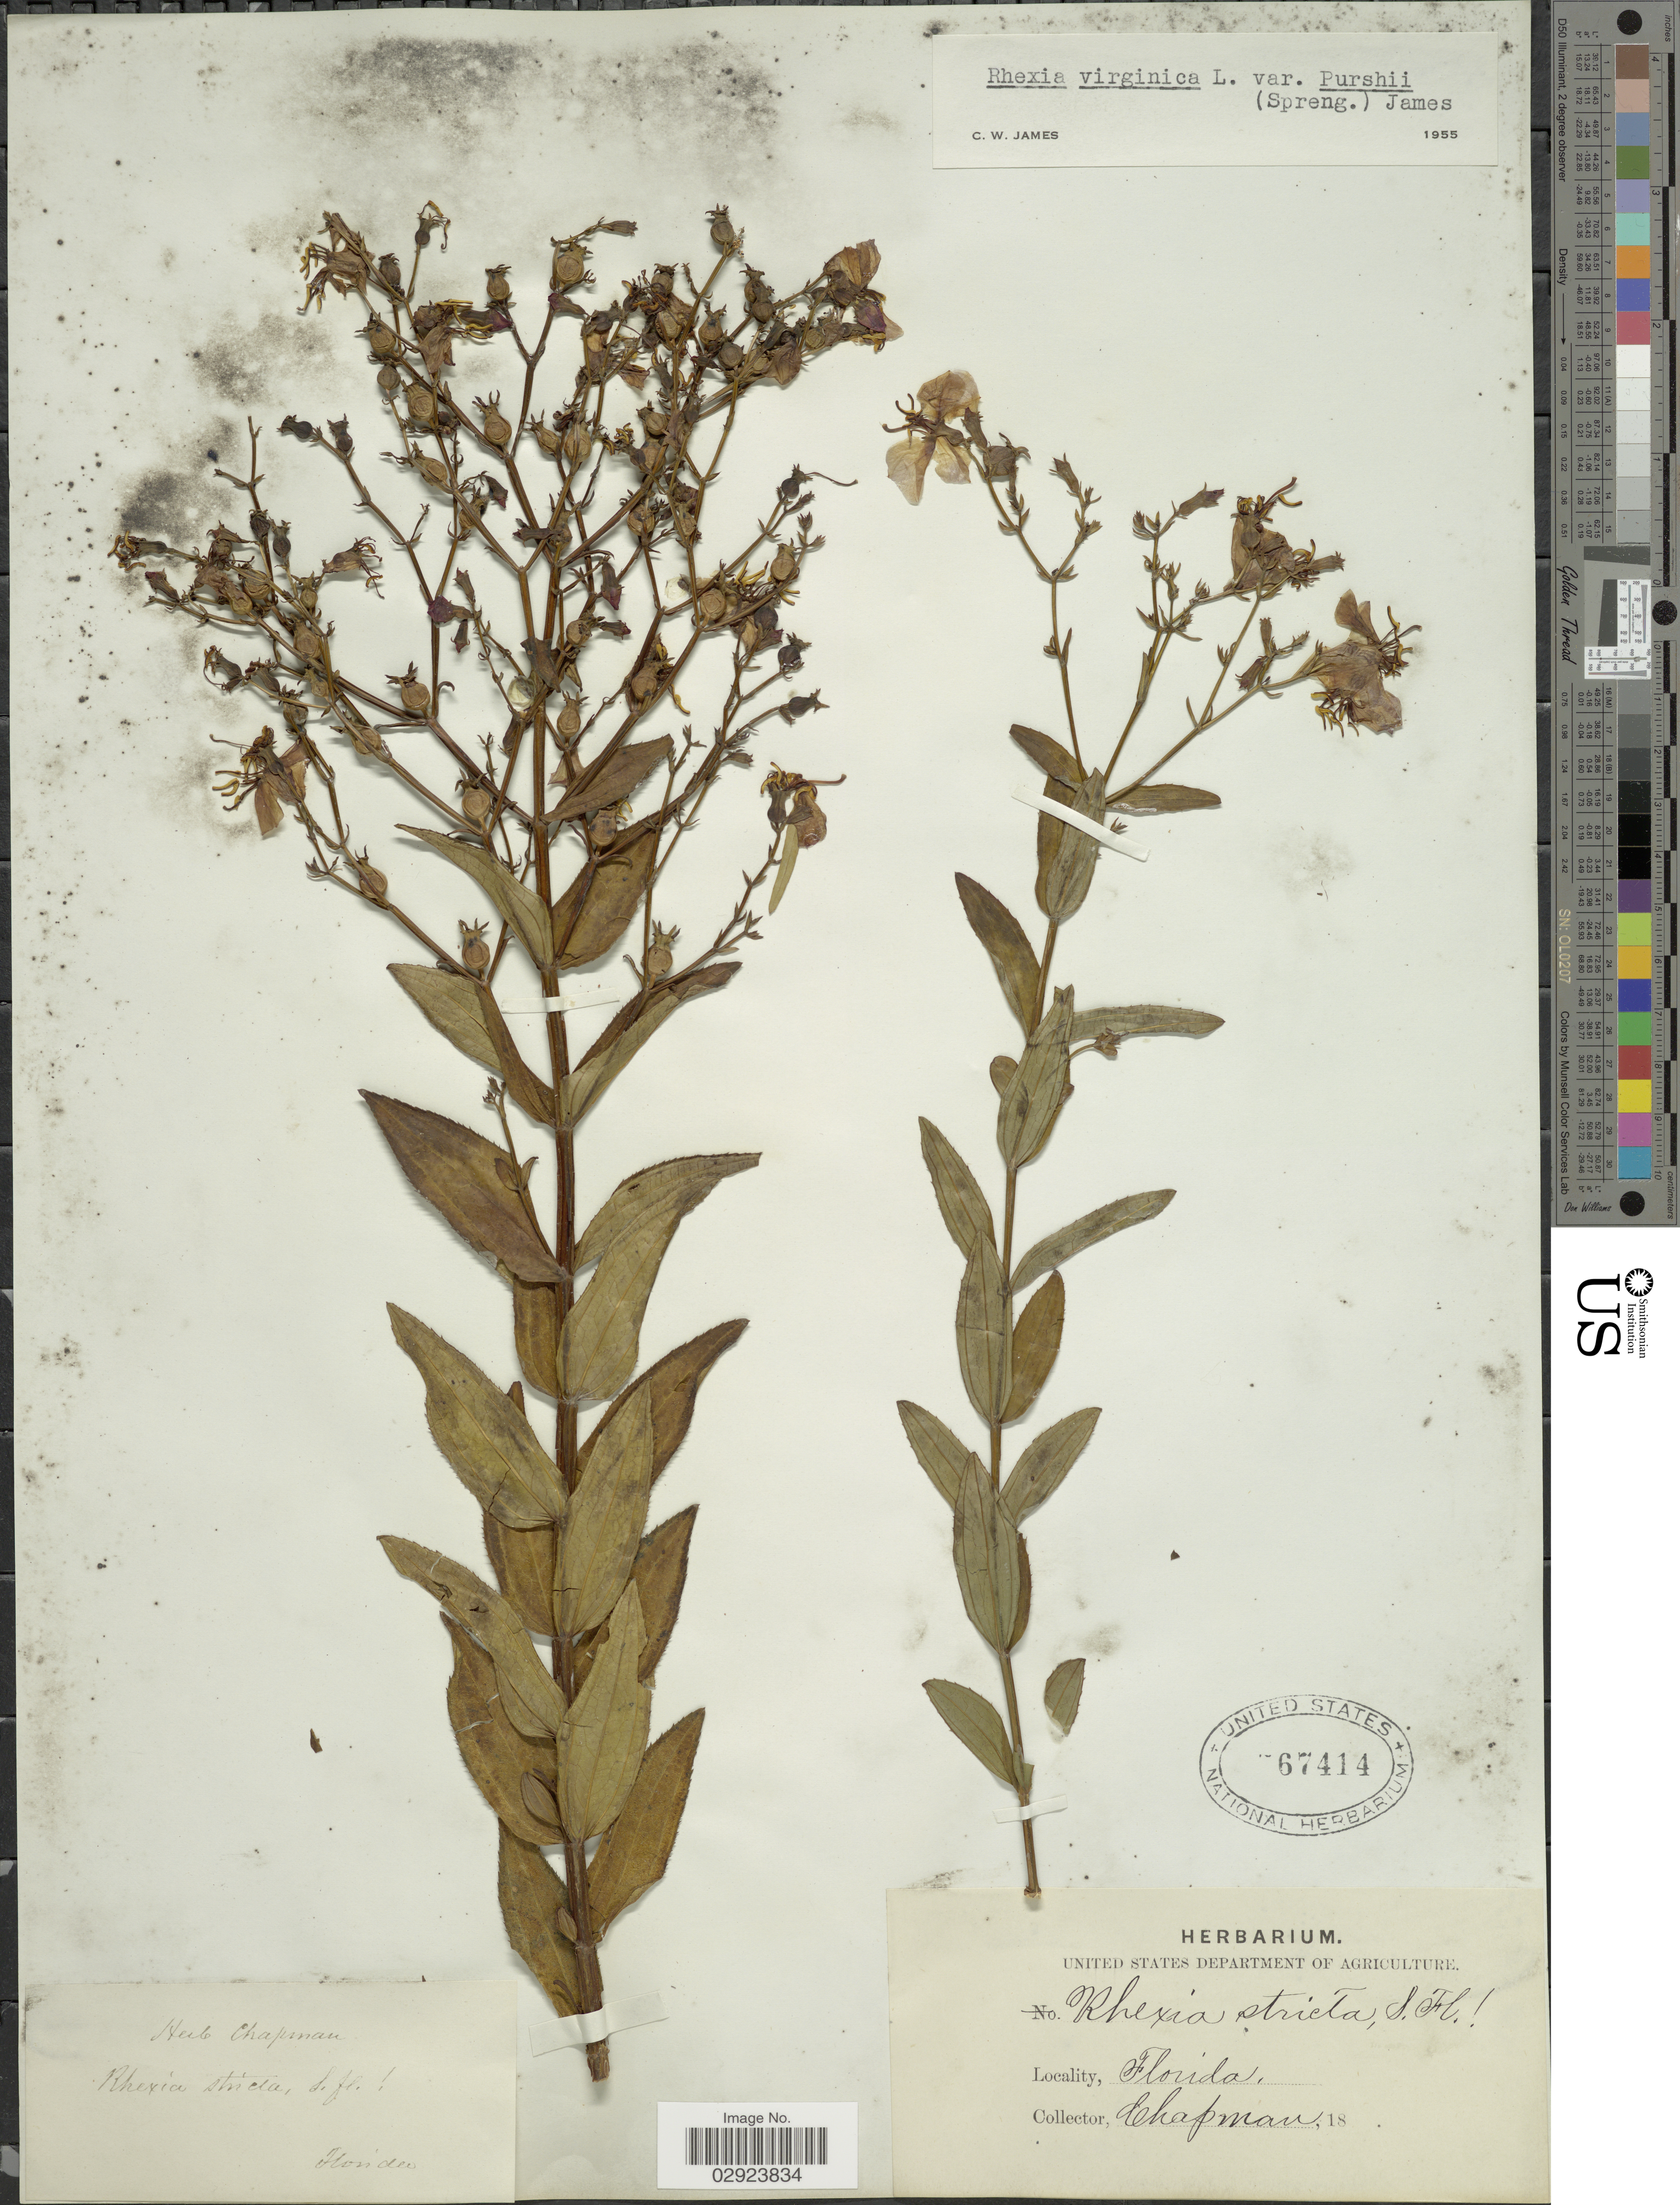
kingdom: Plantae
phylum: Tracheophyta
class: Magnoliopsida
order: Myrtales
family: Melastomataceae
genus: Rhexia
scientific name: Rhexia virginica var. purshii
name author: (Spreng.) C.W. James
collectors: A. Chapman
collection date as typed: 18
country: United States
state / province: Florida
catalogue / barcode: US 67414